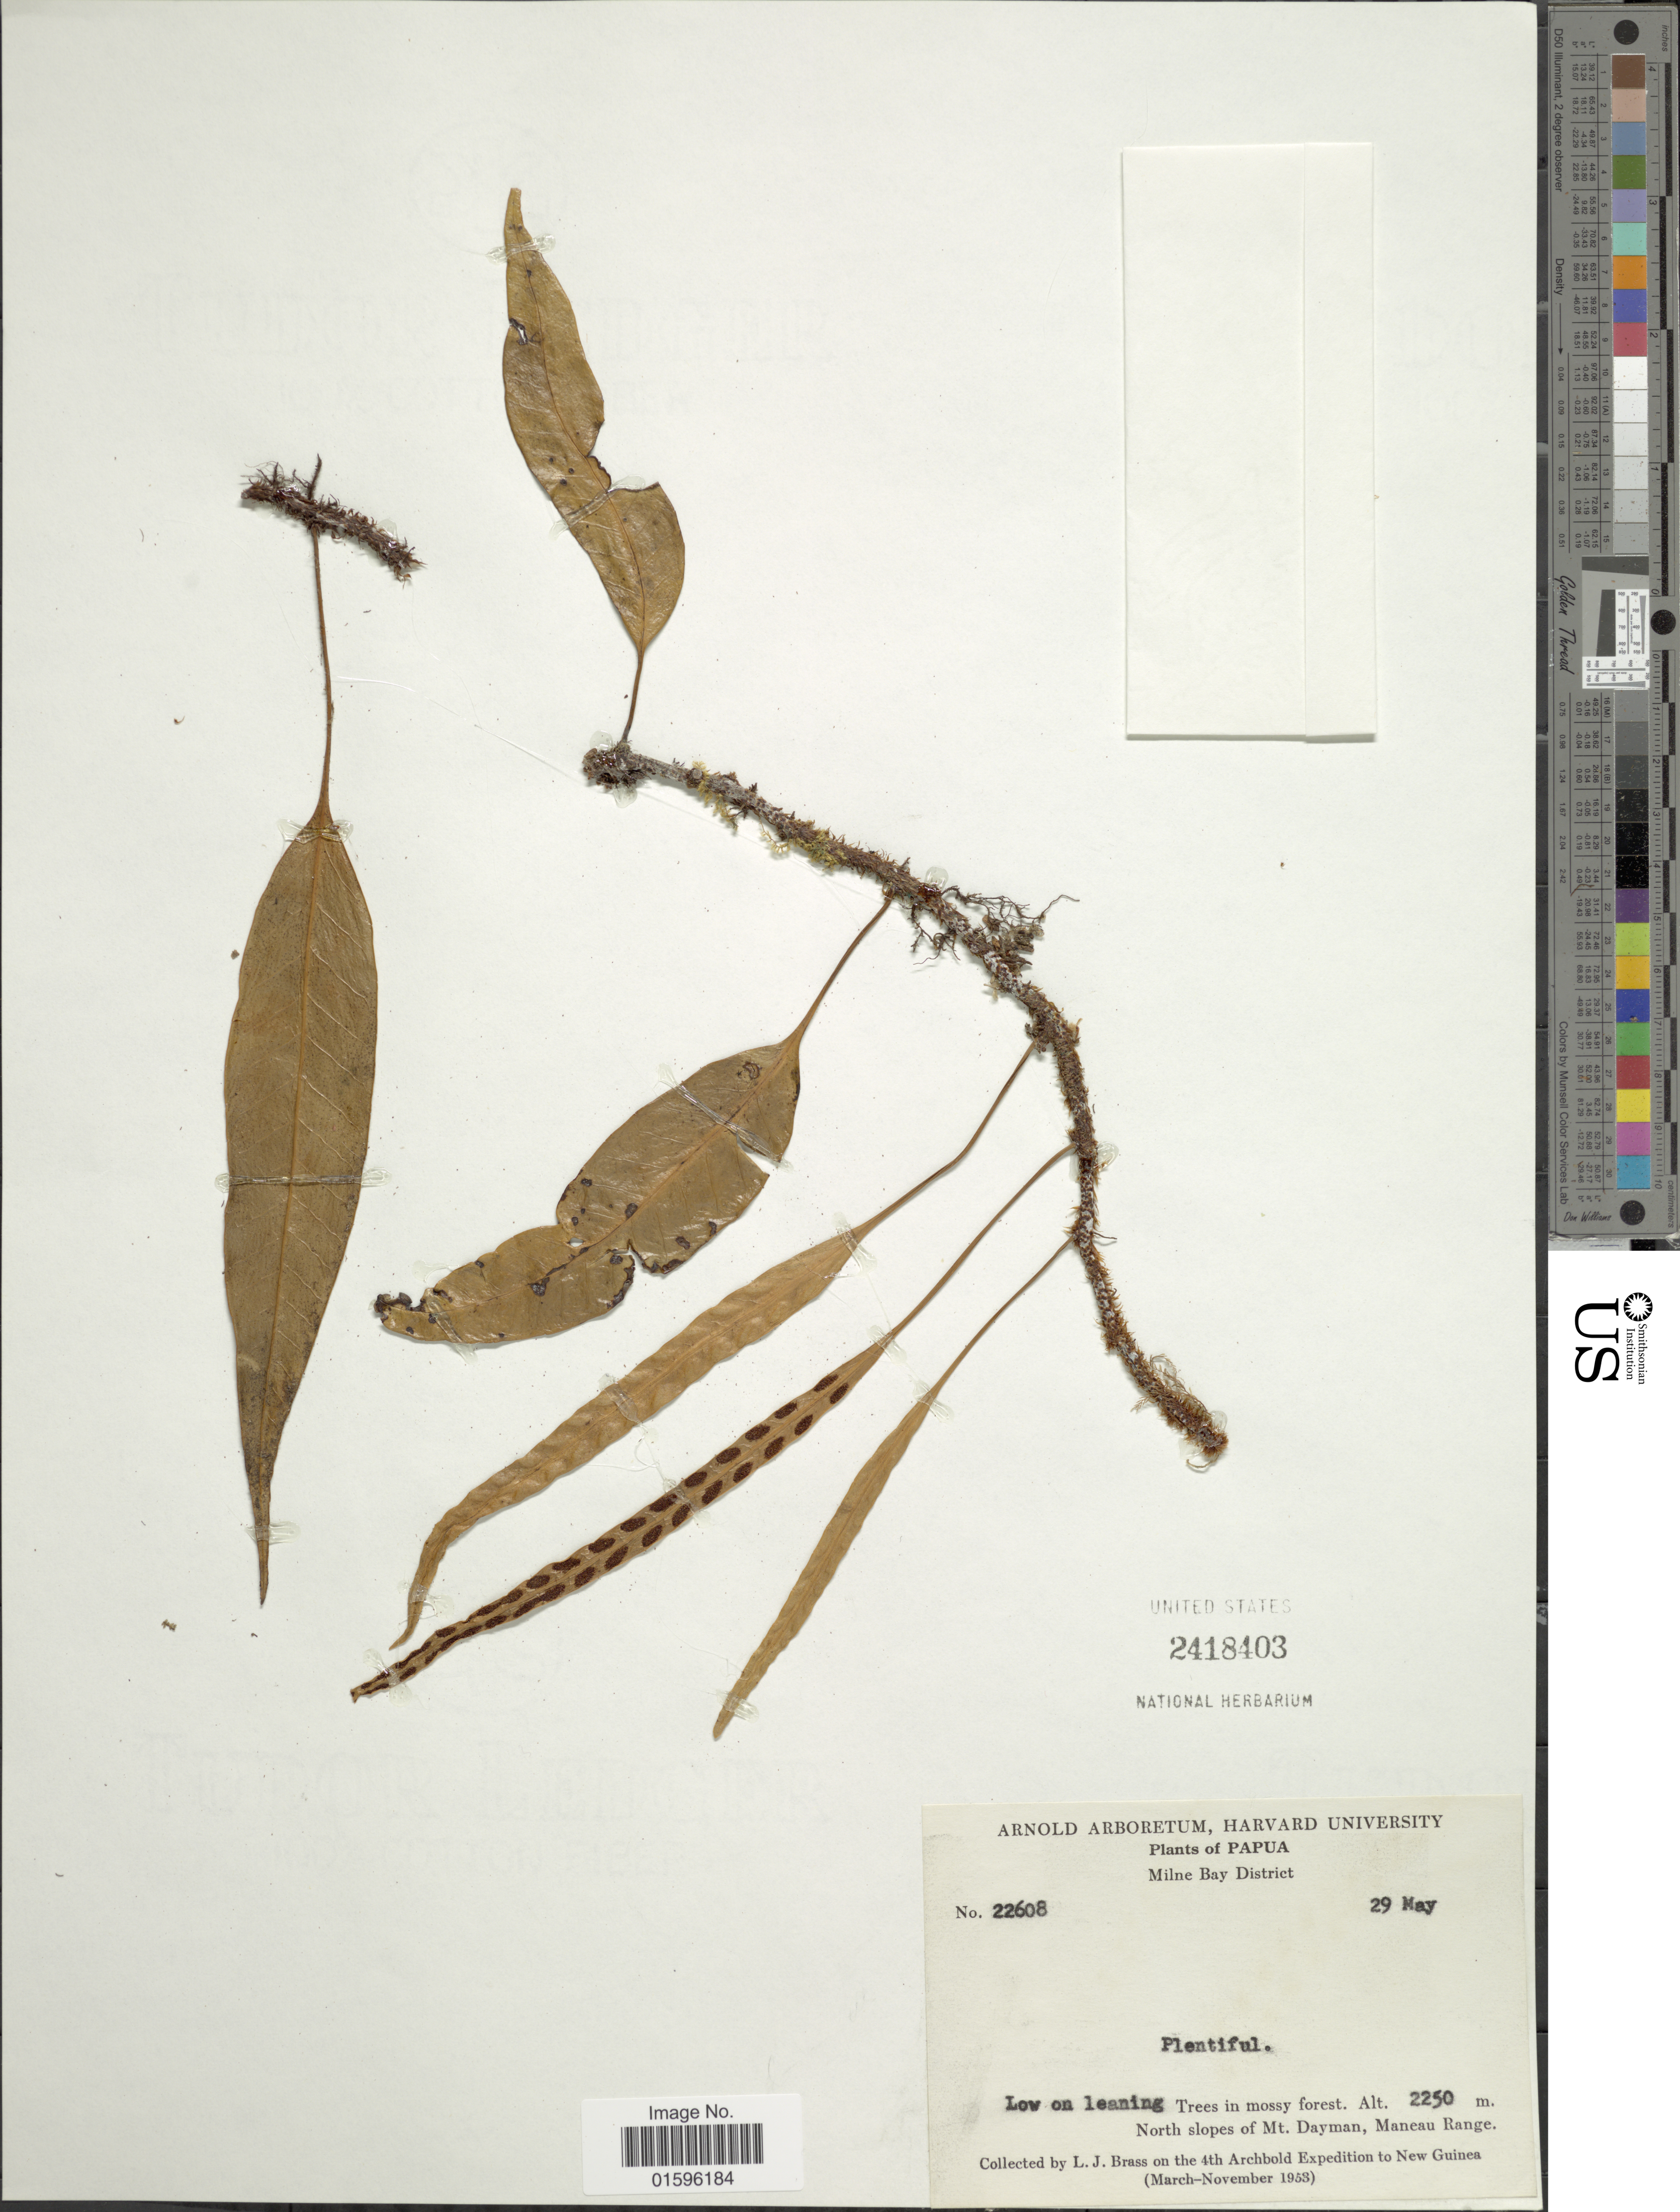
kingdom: Plantae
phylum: Tracheophyta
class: Polypodiopsida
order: Polypodiales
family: Polypodiaceae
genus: Polypodium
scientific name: Polypodium sp.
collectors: L. J. Brass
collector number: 22608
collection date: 1953-05-29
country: Papua New Guinea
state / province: Milne Bay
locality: Papua, Milne Bay District, North slopes of Mt. Dayman, Maneau Range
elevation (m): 2250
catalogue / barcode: US 2418403